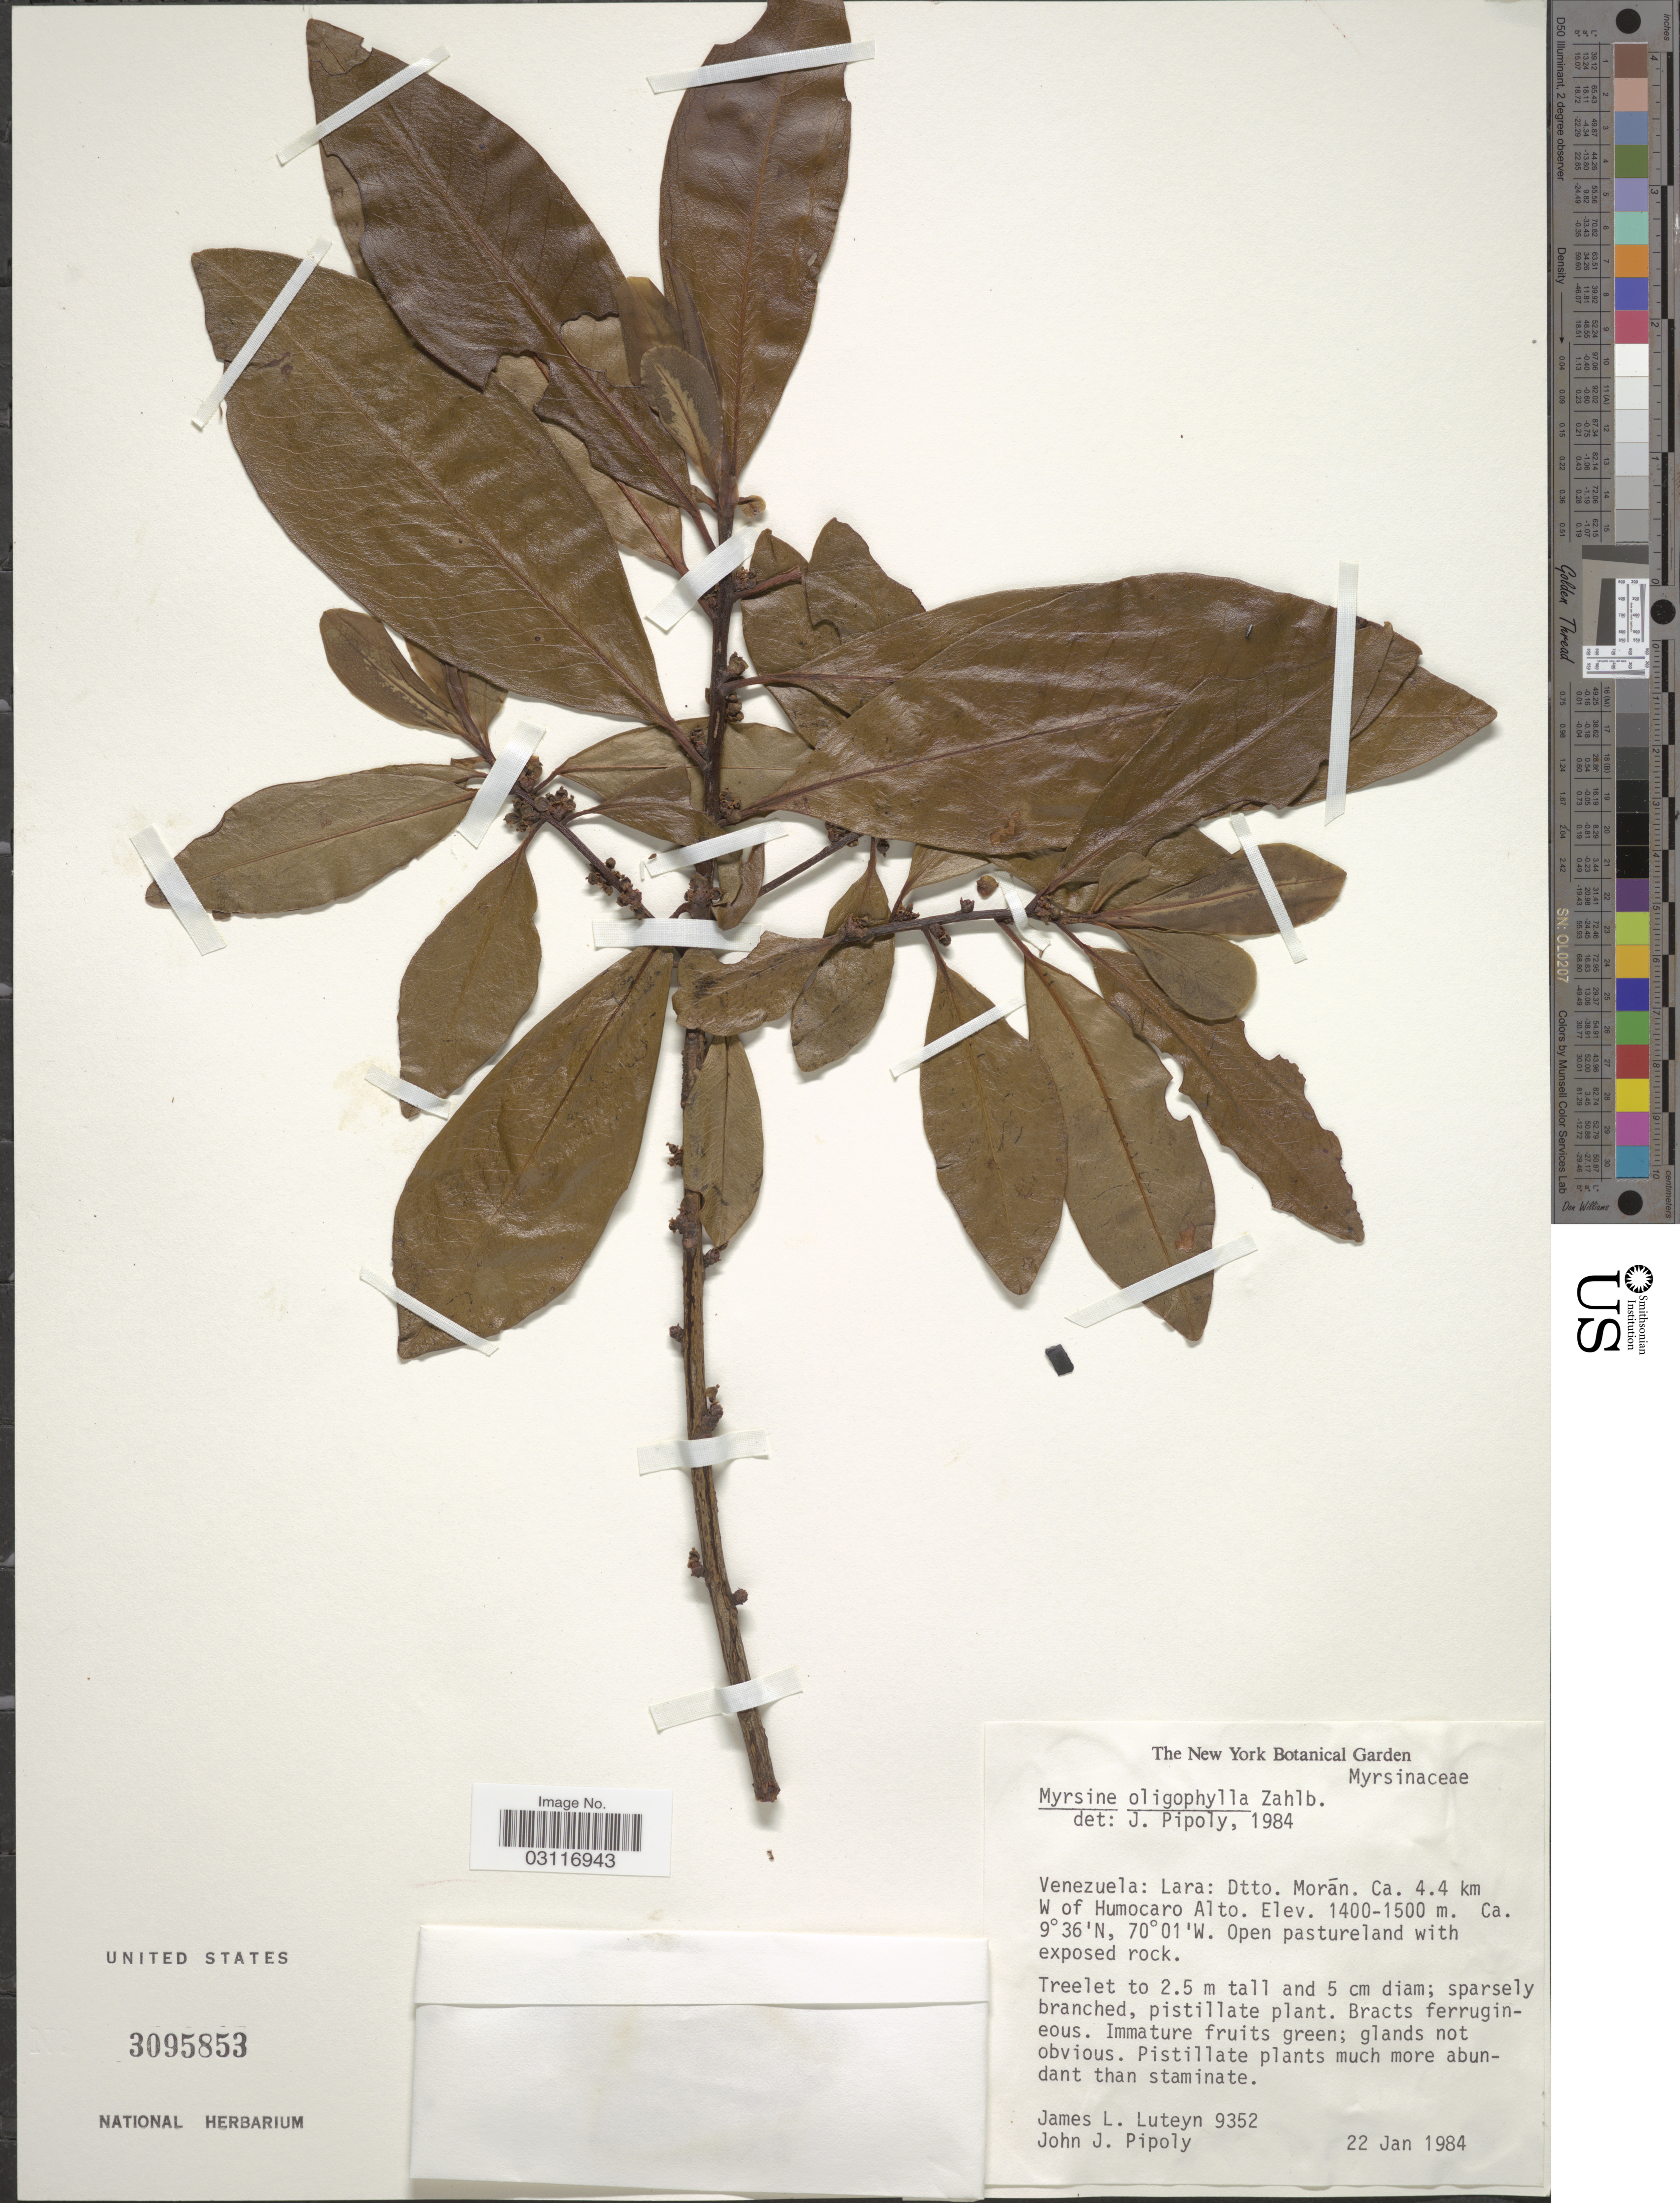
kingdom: Plantae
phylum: Tracheophyta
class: Magnoliopsida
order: Ericales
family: Primulaceae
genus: Myrsine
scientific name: Myrsine oligophylla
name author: Zahlbr.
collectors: J. Luteyn & J. J. Pipoly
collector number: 9352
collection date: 1984-01-22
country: Venezuela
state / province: Lara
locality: Dtto. Morán. Ca. 4.4 km W of Humocaro Alto.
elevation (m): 1400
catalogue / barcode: US 3095853